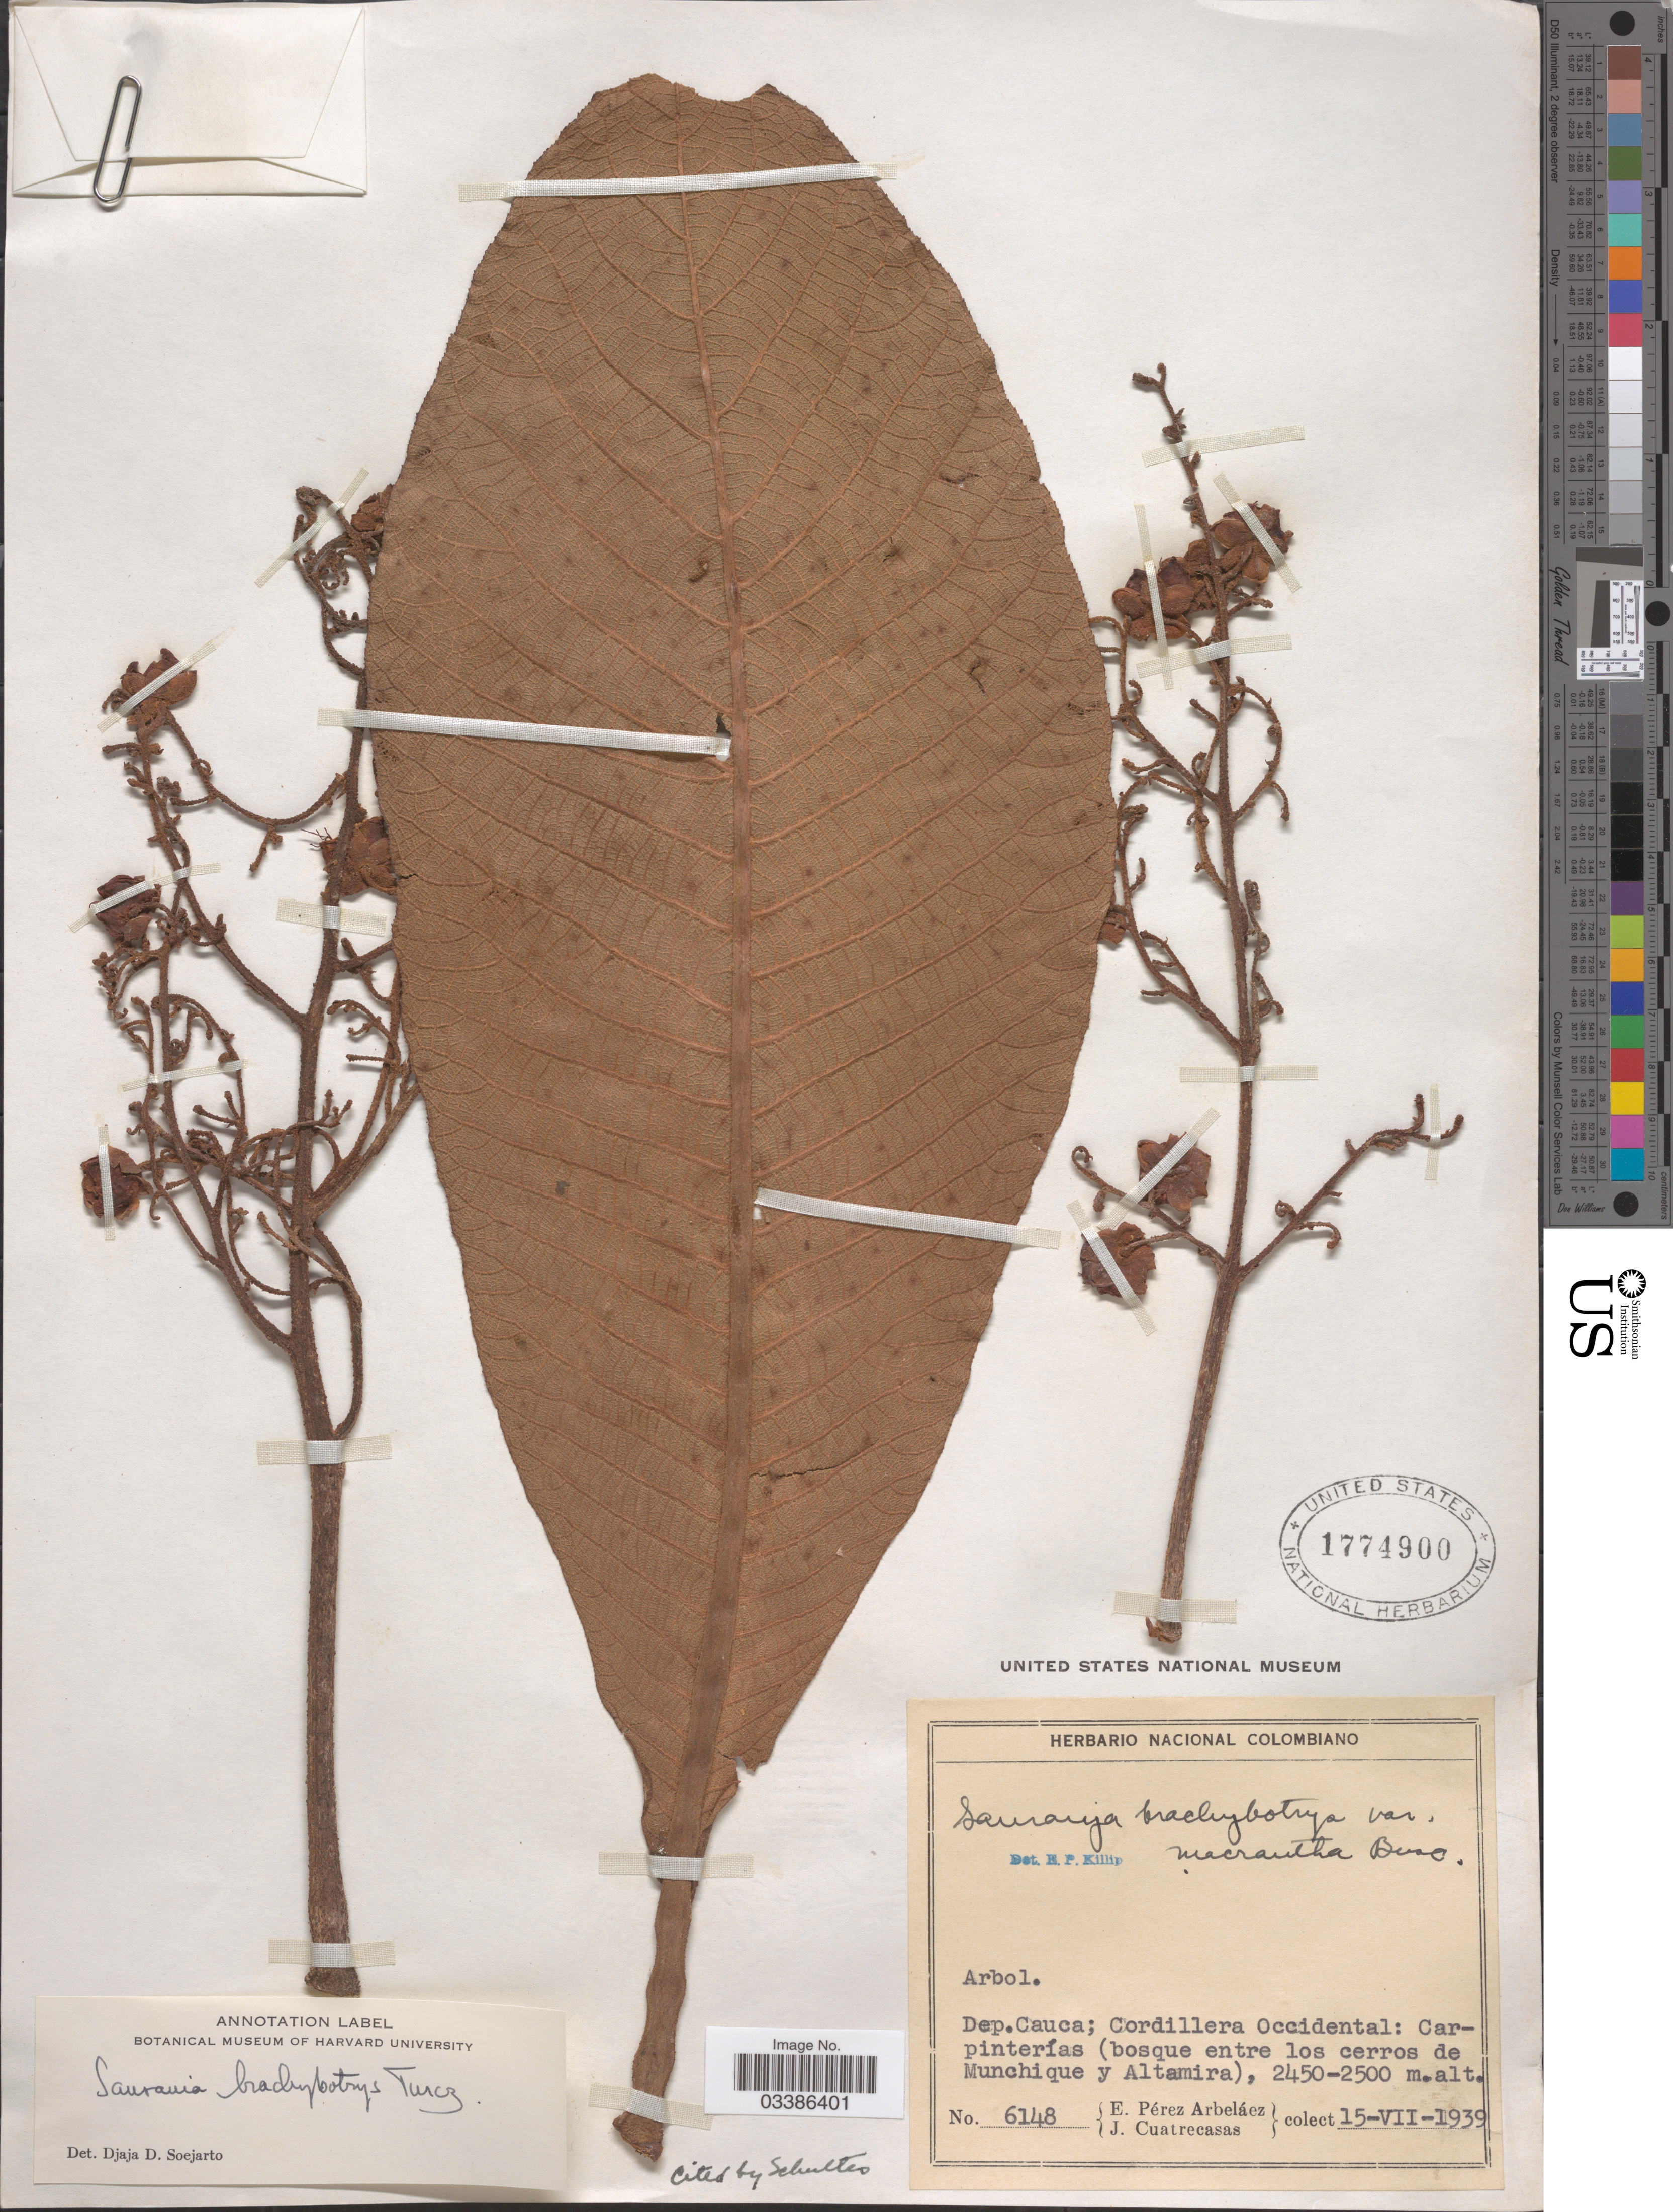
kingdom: Plantae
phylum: Tracheophyta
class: Magnoliopsida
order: Ericales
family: Actinidiaceae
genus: Saurauia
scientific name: Saurauia brachybotrys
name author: Turcz.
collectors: E. Pérez Arbeláez & J. Cuatrecasas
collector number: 6148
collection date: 1939-07-15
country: Colombia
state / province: Cauca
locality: Dep. Cauca; Cordillera Occidental: Carpinterías (bosque entre los cerros de Munchique y Altamira).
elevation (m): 2450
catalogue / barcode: US 1774900